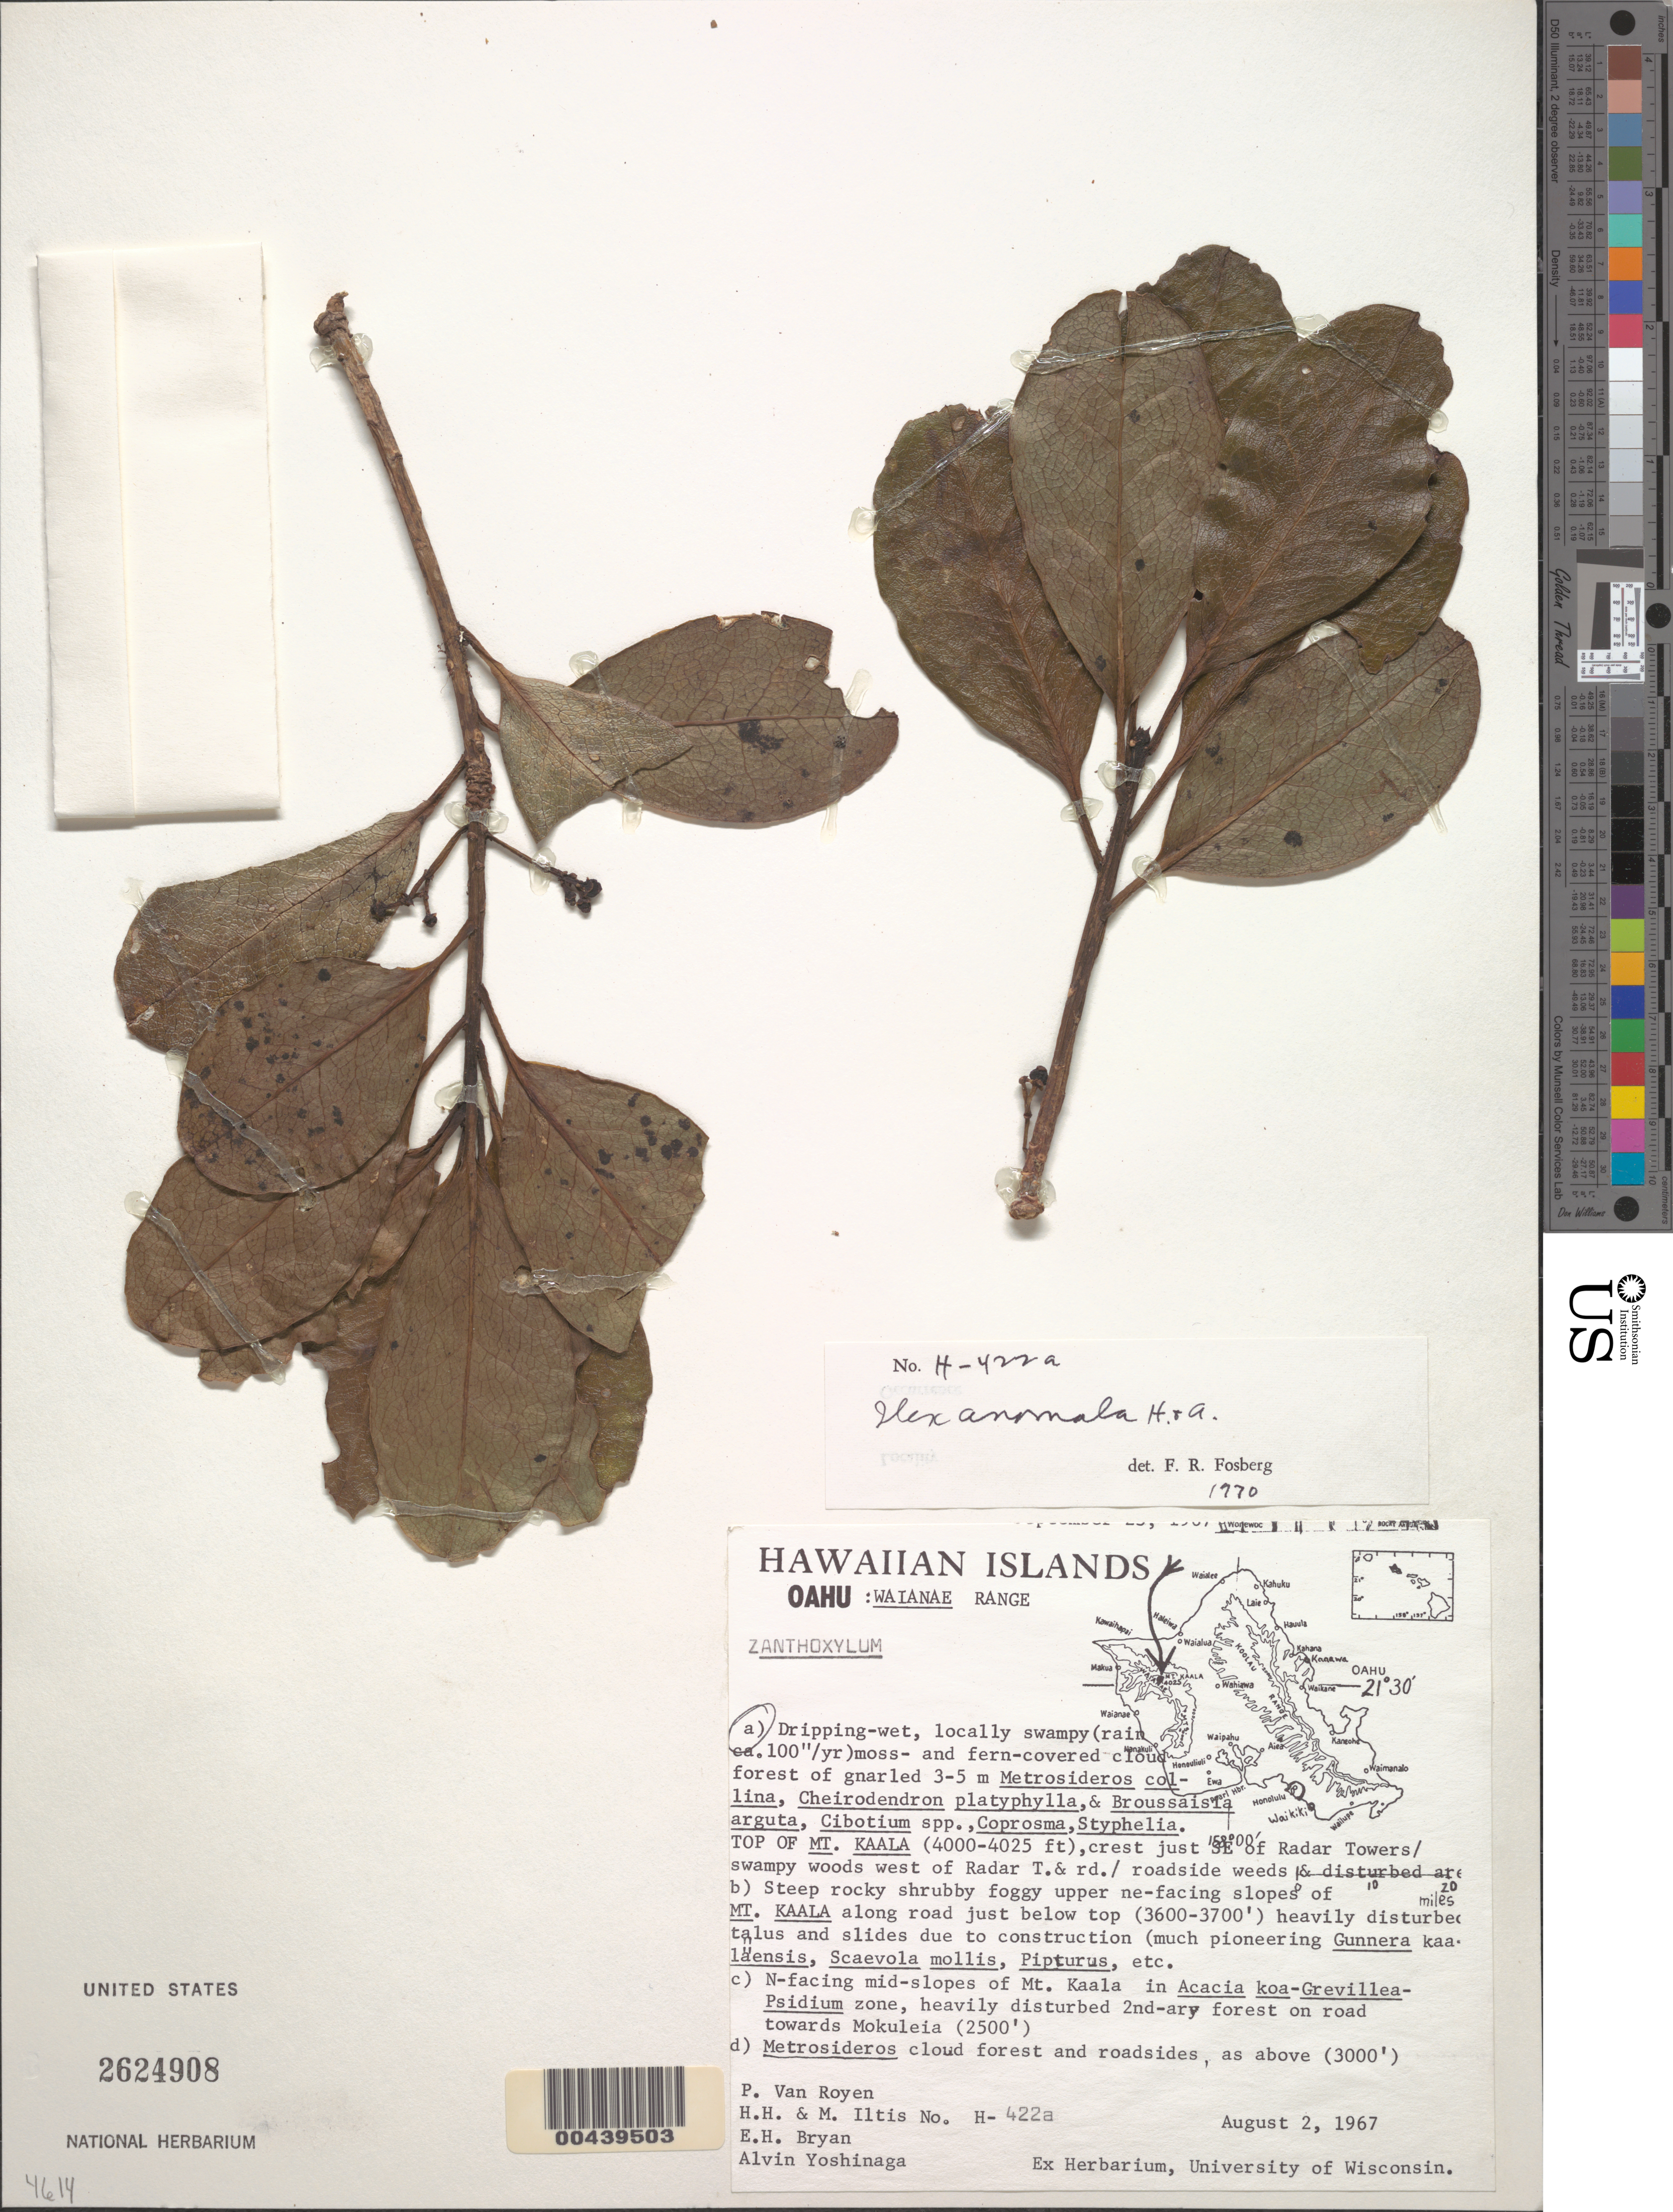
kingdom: Plantae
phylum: Tracheophyta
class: Magnoliopsida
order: Aquifoliales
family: Aquifoliaceae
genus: Ilex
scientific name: Ilex anomala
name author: Hook. & Arn.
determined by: Fosberg, F. R.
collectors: P. van Royen, H. H. Iltis, M. G. Iltis, E. Bryan & A. Yoshinaga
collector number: H-422a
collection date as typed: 2 Aug 1967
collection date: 1967-08-02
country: United States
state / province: Hawaii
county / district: Honolulu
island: Oahu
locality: top of Mt. Kaala, crest just SE of Radar Towers/ swampy woods W of Radar T. & rd., Waianae Range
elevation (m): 1219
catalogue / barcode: US 2624908